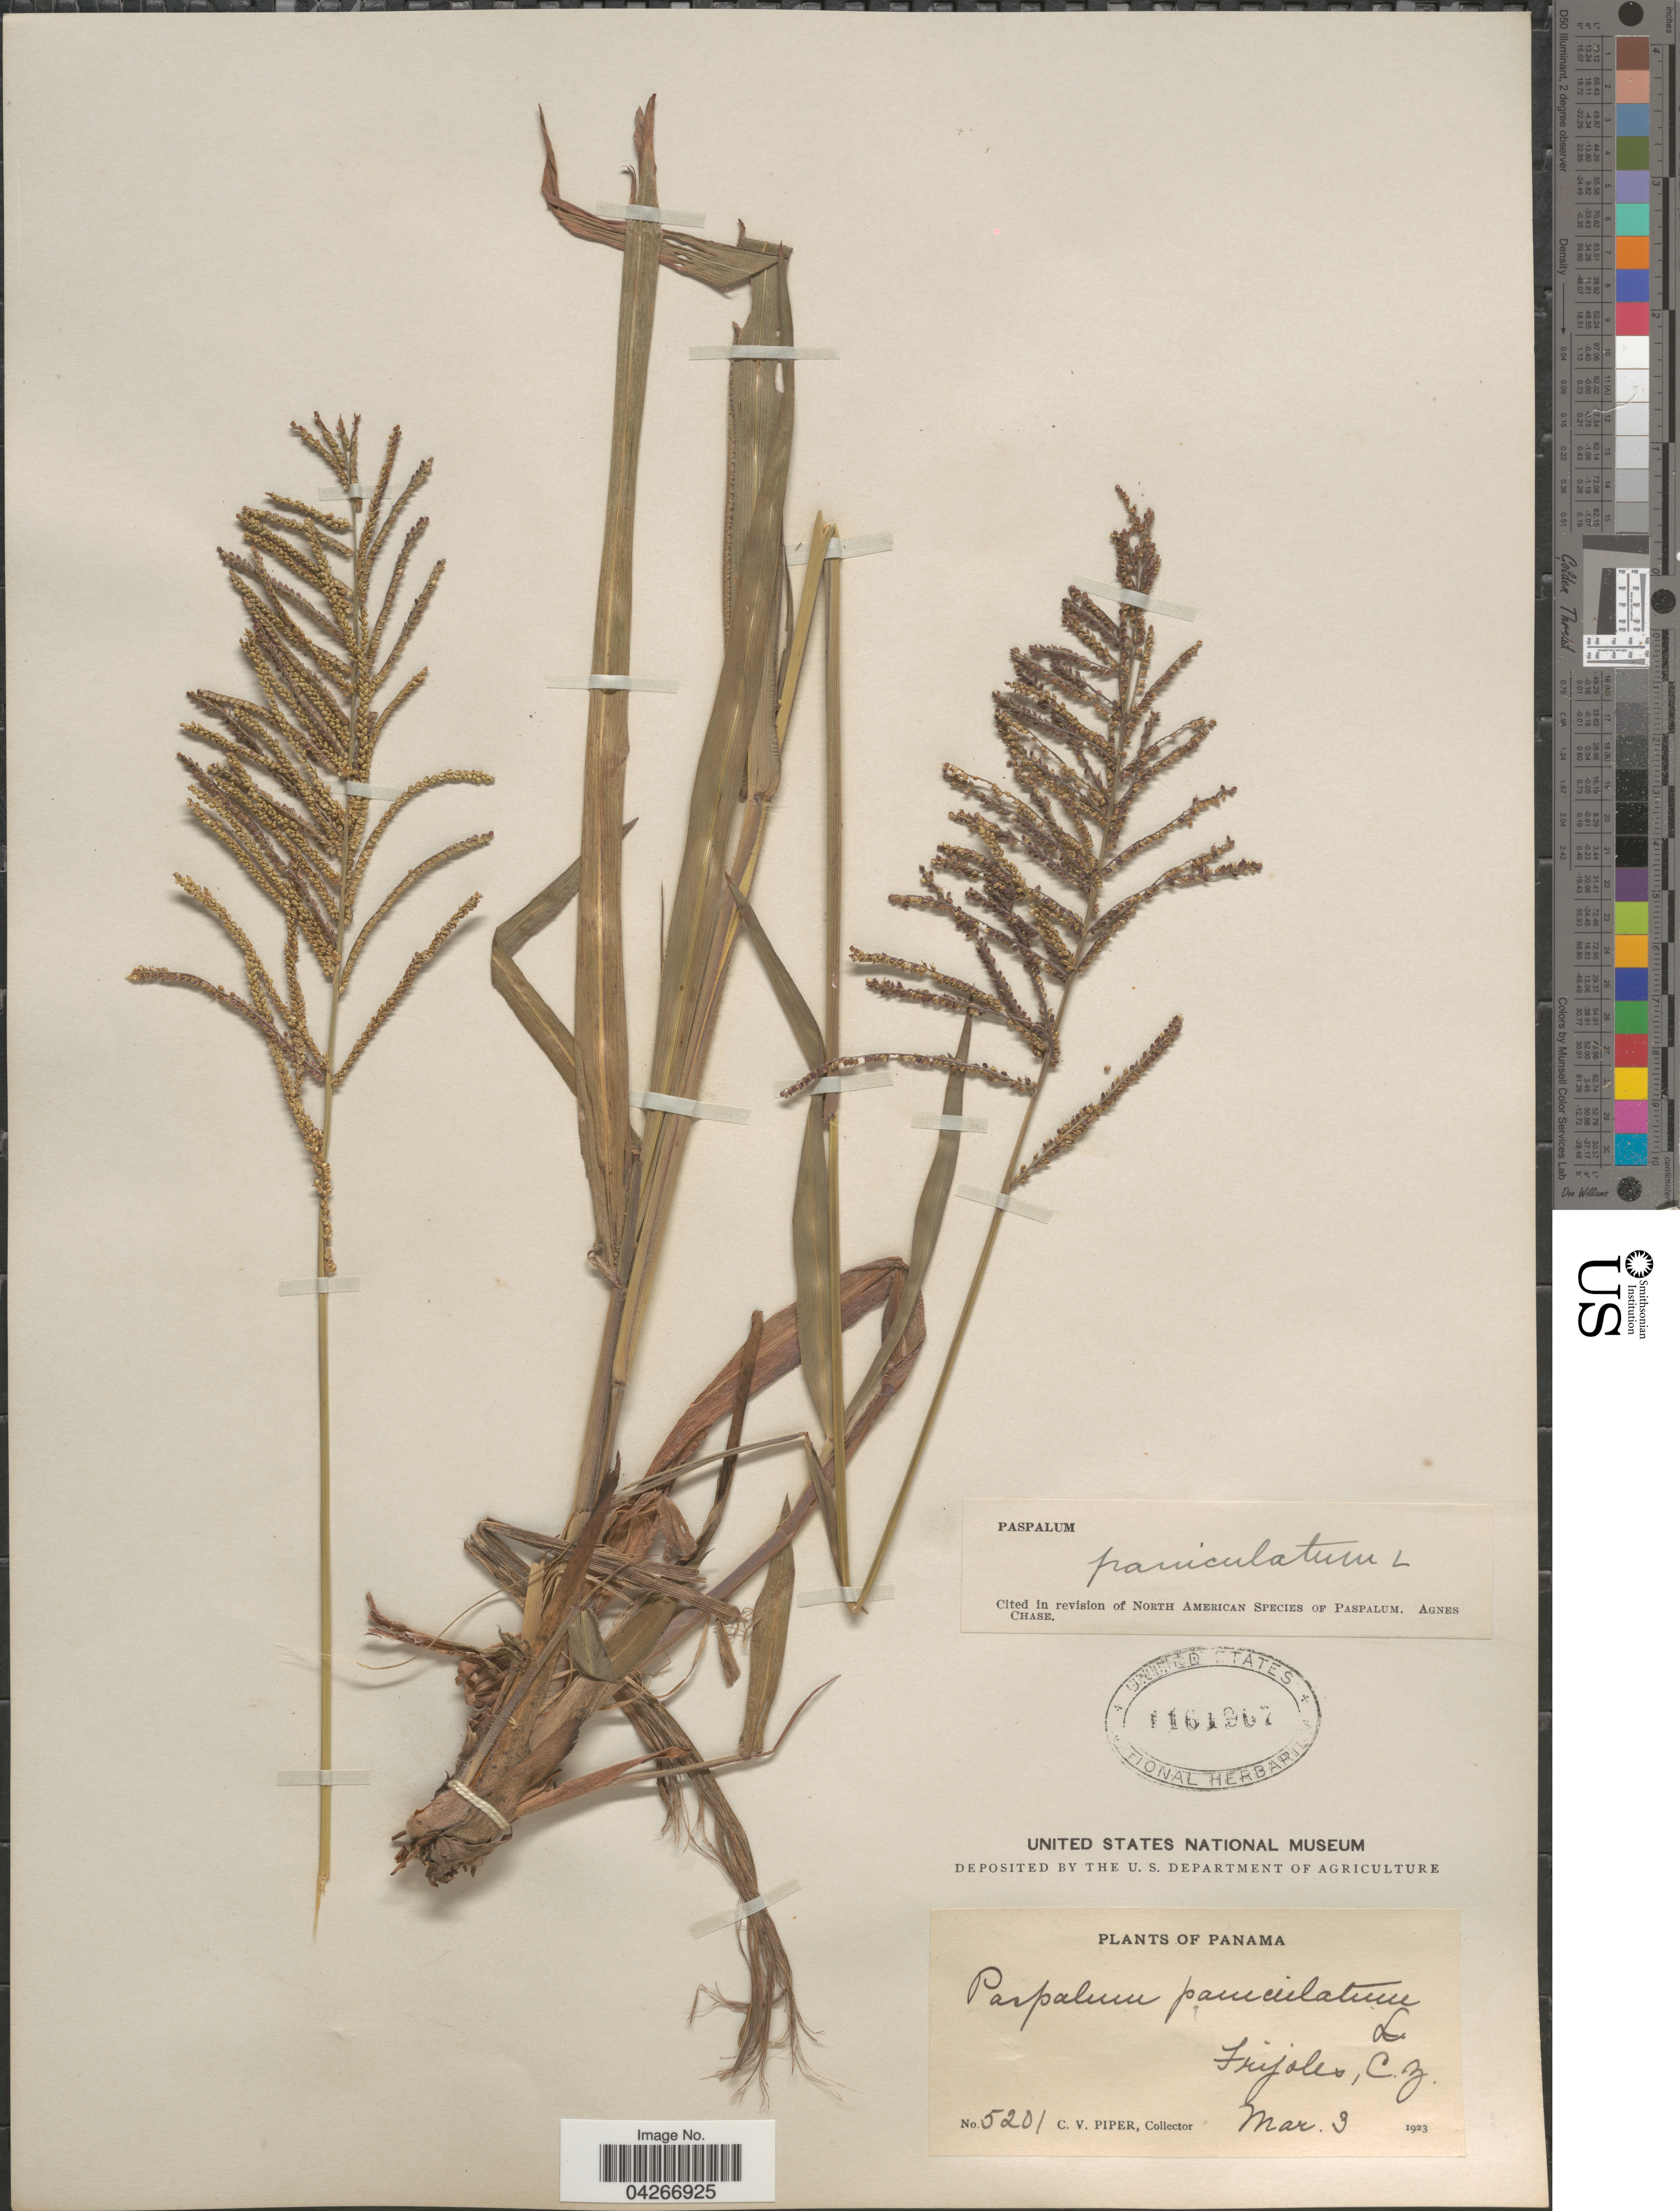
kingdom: Plantae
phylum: Tracheophyta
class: Liliopsida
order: Poales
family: Poaceae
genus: Paspalum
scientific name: Paspalum paniculatum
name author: L.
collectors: C. V. Piper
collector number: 5201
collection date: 1923-03-03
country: Panama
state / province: Colón / Panamá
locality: Frijoles, C. Z.